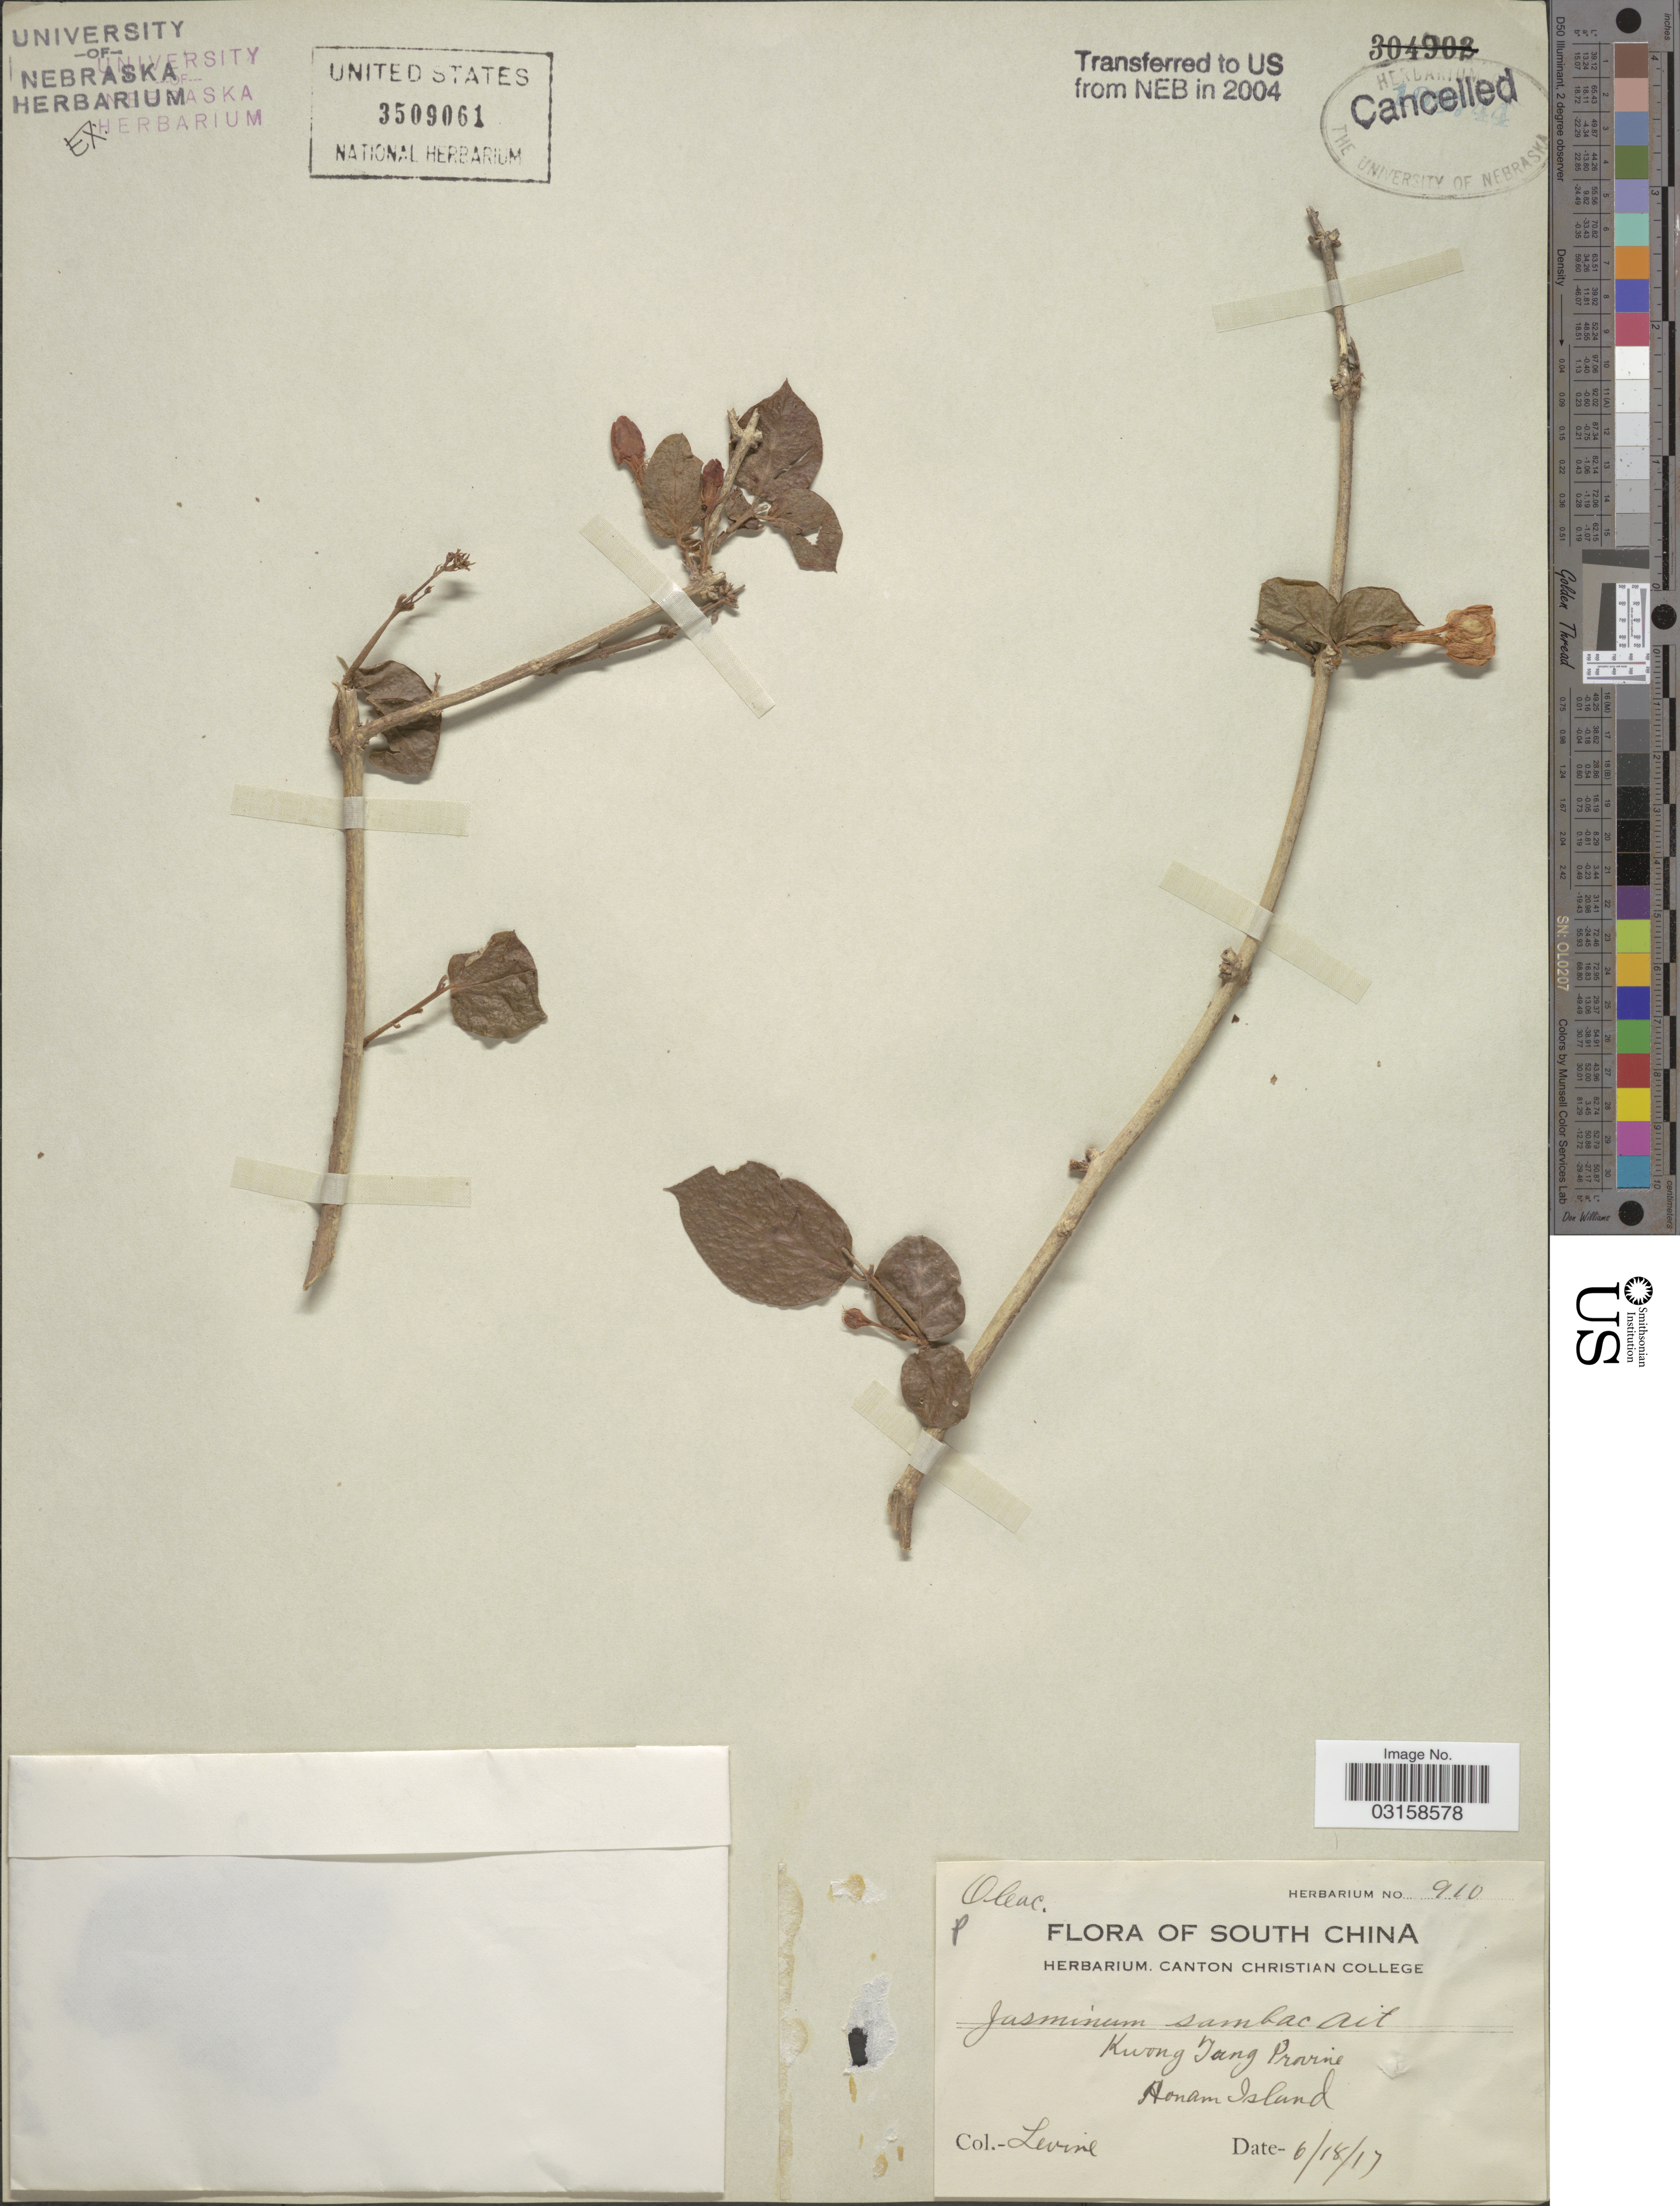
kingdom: Plantae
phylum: Tracheophyta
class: Magnoliopsida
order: Lamiales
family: Oleaceae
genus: Jasminum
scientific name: Jasminum sambac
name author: (L.) Aiton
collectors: -. Levine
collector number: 910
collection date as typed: Transcribed d/m/y: 18/6/17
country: China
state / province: Guangdong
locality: South China. Kwong Tung Province. Honam Island.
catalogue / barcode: US 3609061